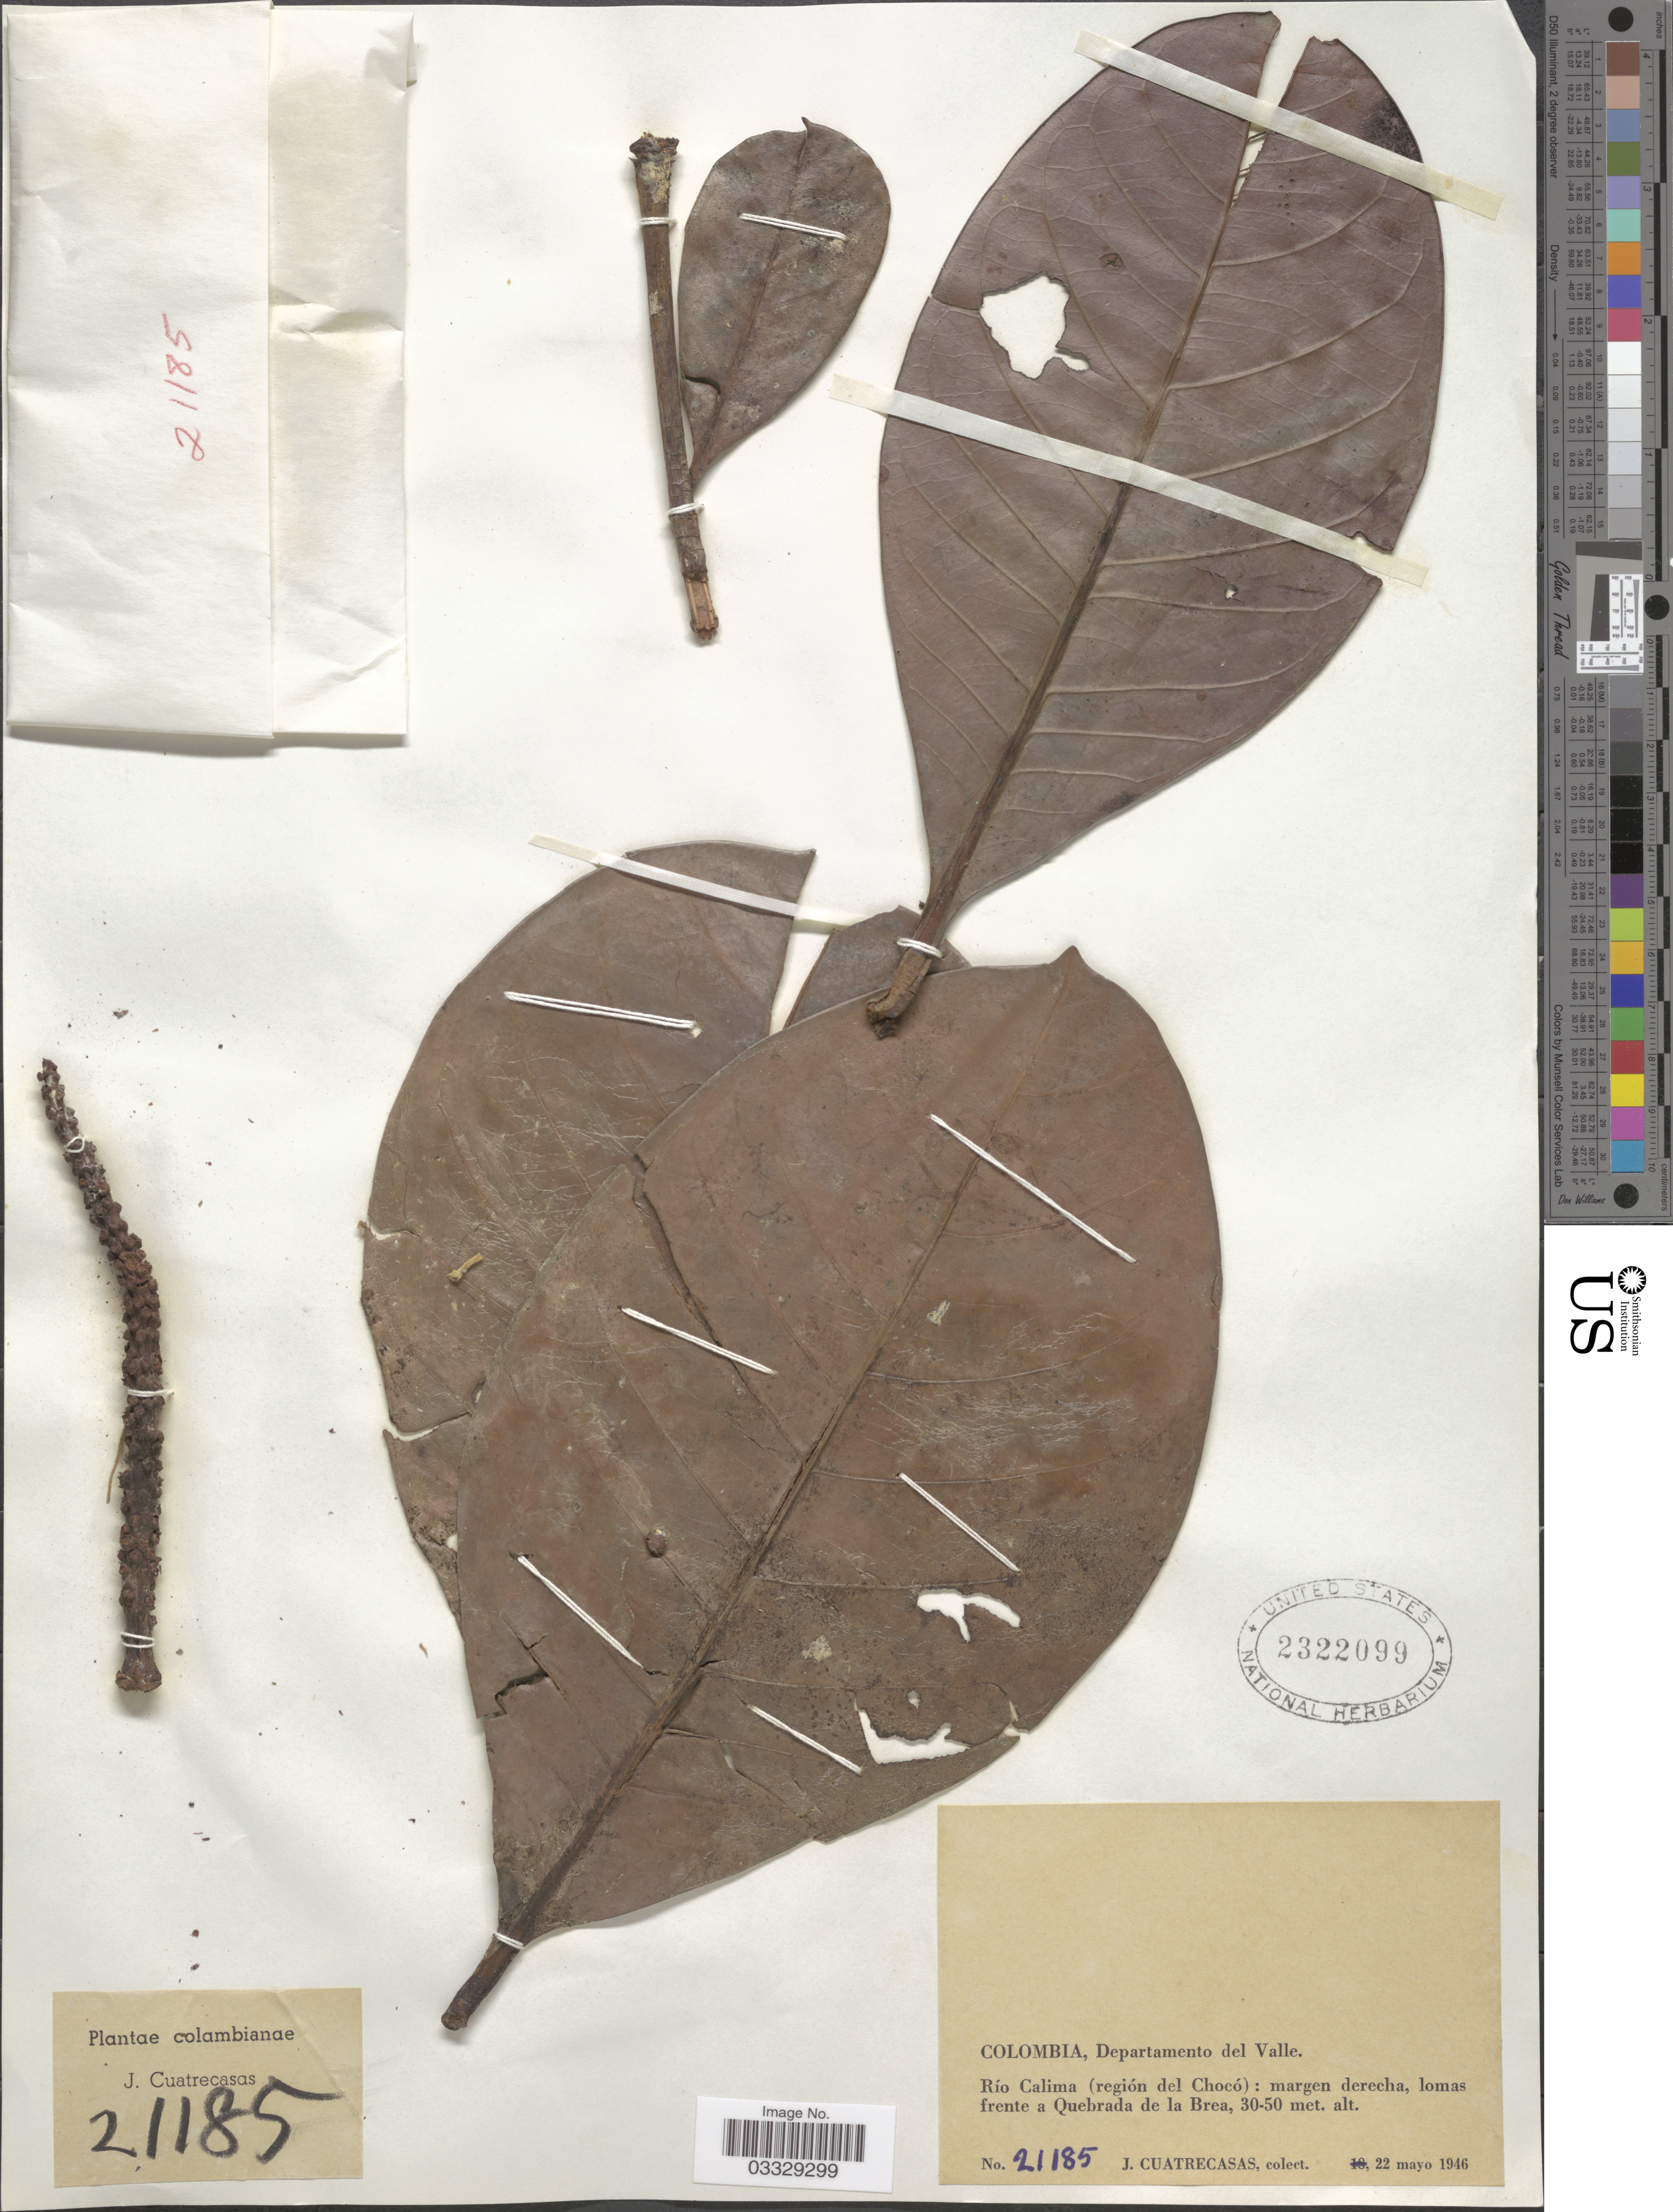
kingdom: Plantae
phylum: Tracheophyta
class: Magnoliopsida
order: Malpighiales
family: Malpighiaceae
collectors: J. Cuatrecasas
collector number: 21185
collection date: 1946-05-22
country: Colombia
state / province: Valle del Cauca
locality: Departamento del Valle. Río Calima (región del Chocó): margen derecha, lomas frente a Quebrada de la Brea.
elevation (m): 30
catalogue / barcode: US 2322099